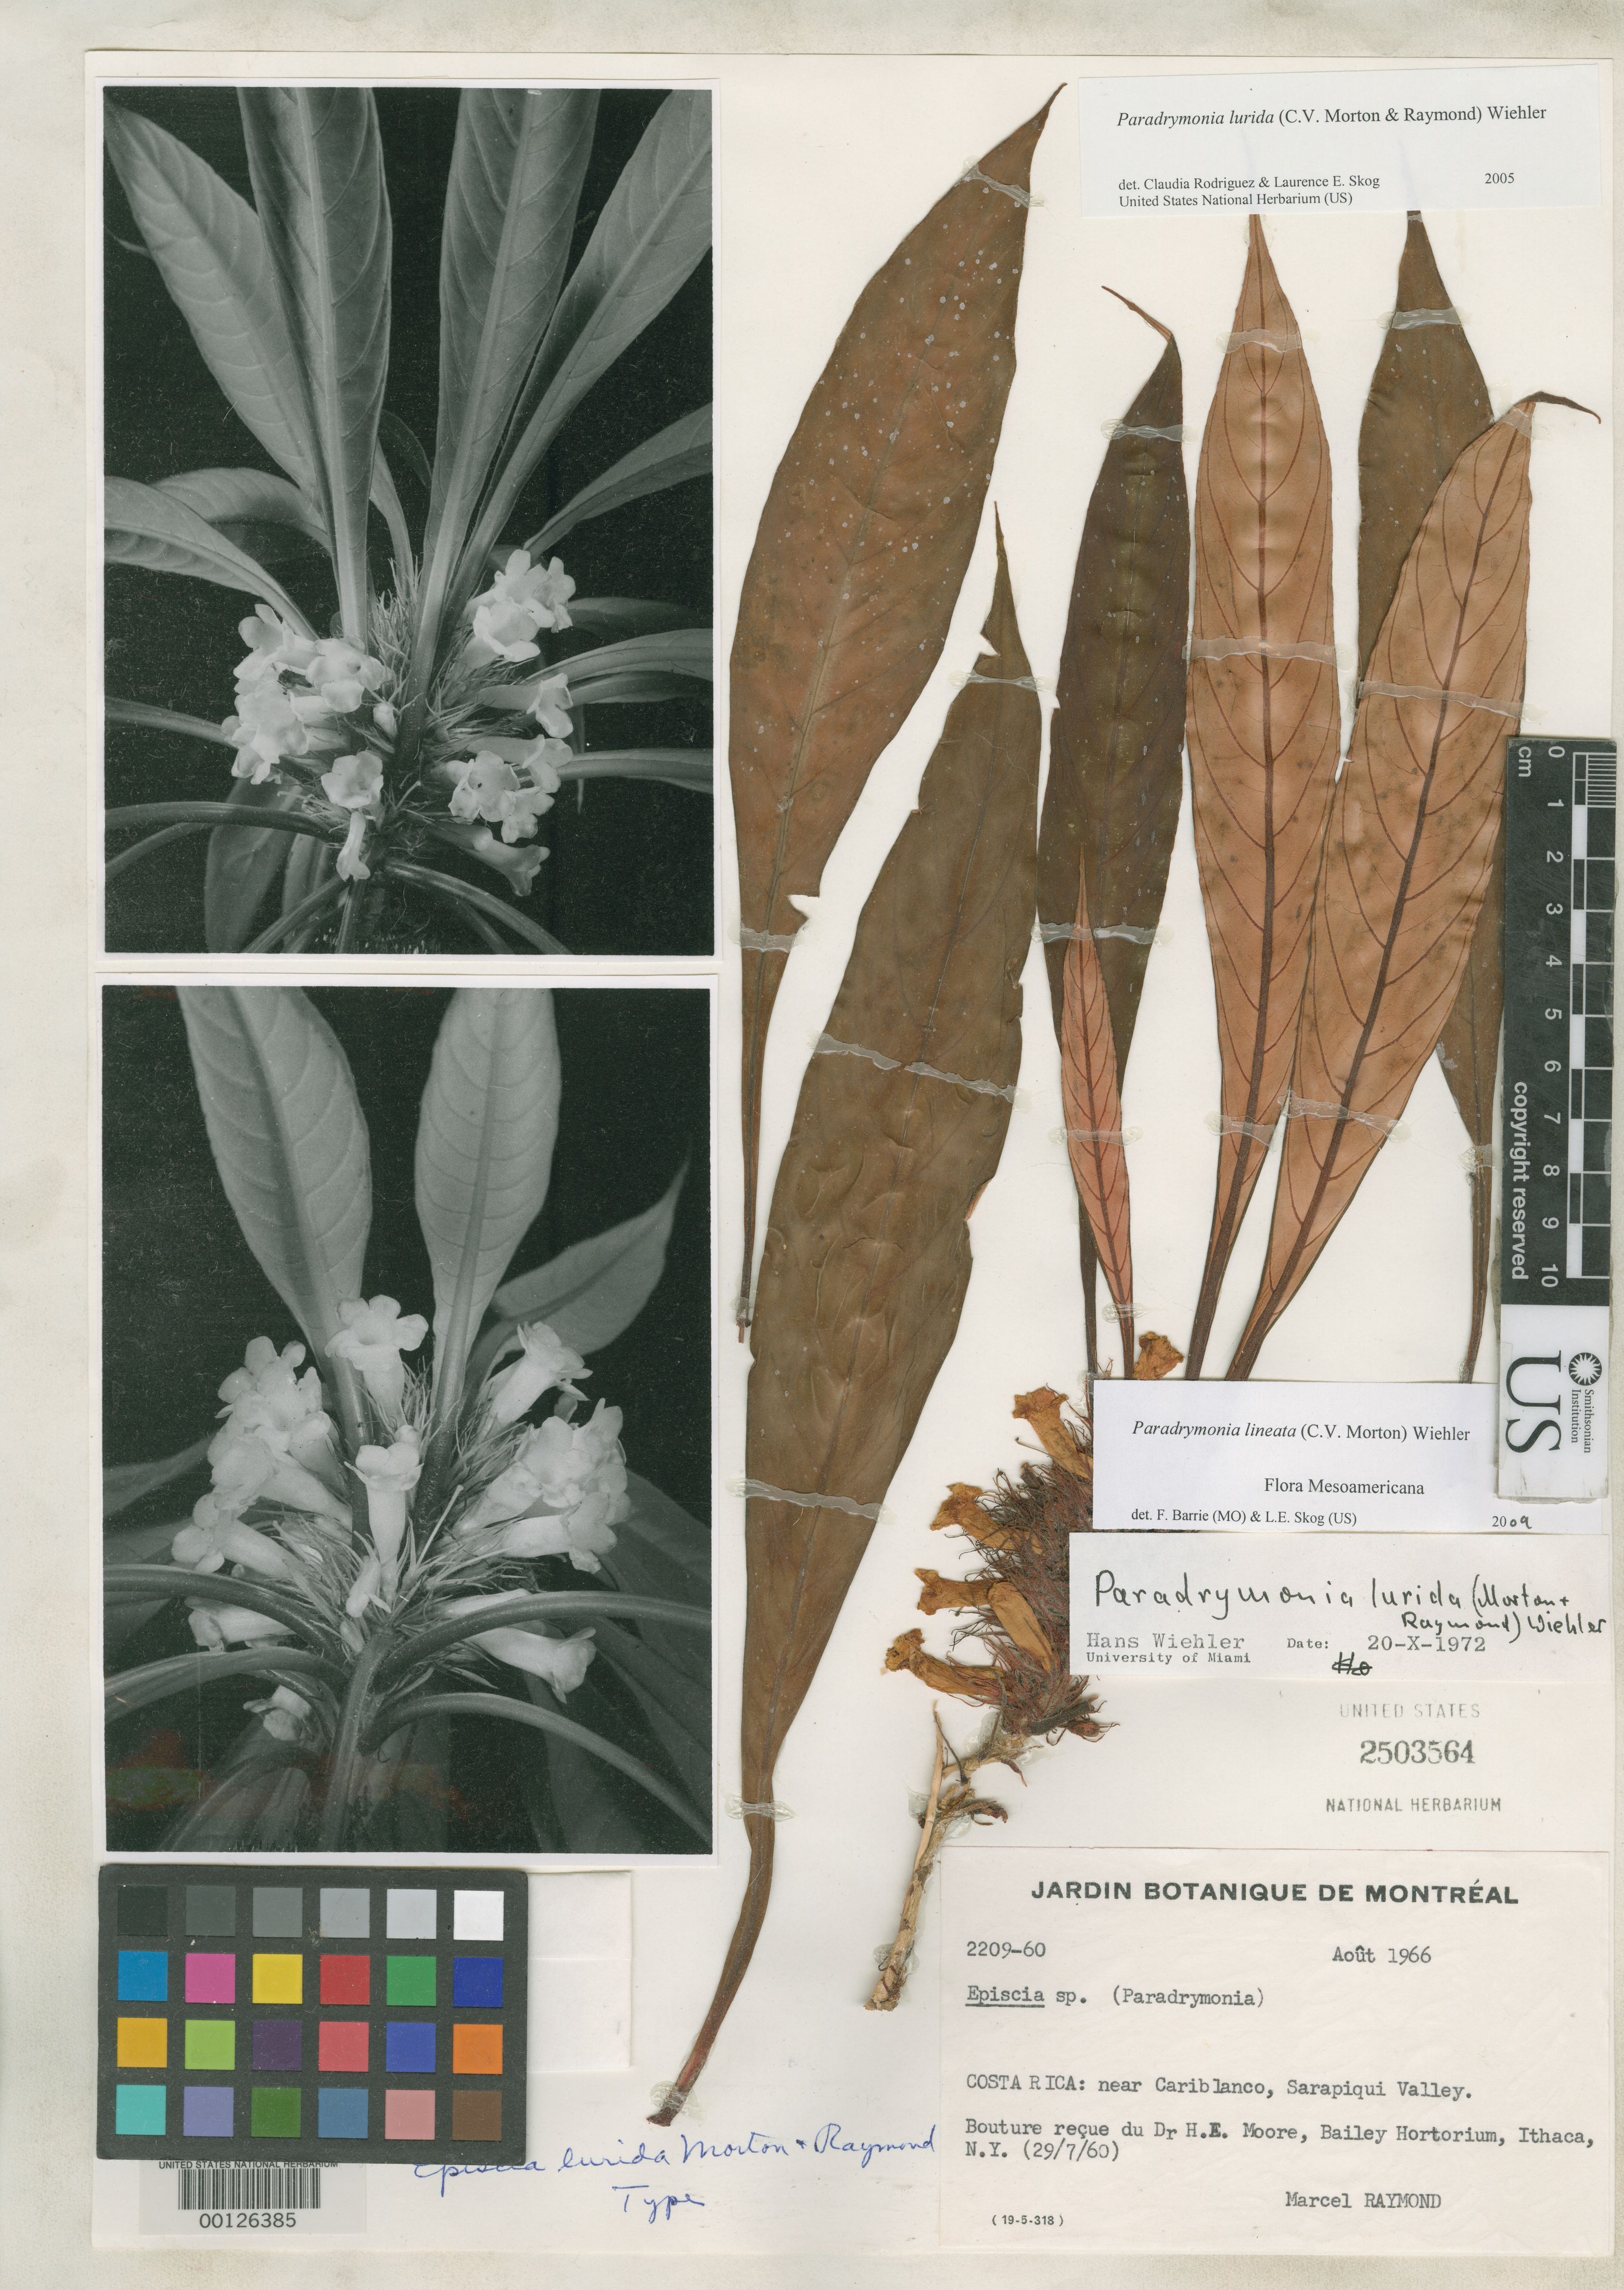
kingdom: Plantae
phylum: Tracheophyta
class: Magnoliopsida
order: Lamiales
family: Gesneriaceae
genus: Episcia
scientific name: Episcia lurida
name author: C.V. Morton & Raymond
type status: Holotype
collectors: M. Raymond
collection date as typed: Aug 1966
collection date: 1966-08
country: Costa Rica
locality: Cariblanco, Srrapiqui Valley (cultivated at Montreal Bot. Gard., Canada)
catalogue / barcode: US 2503564